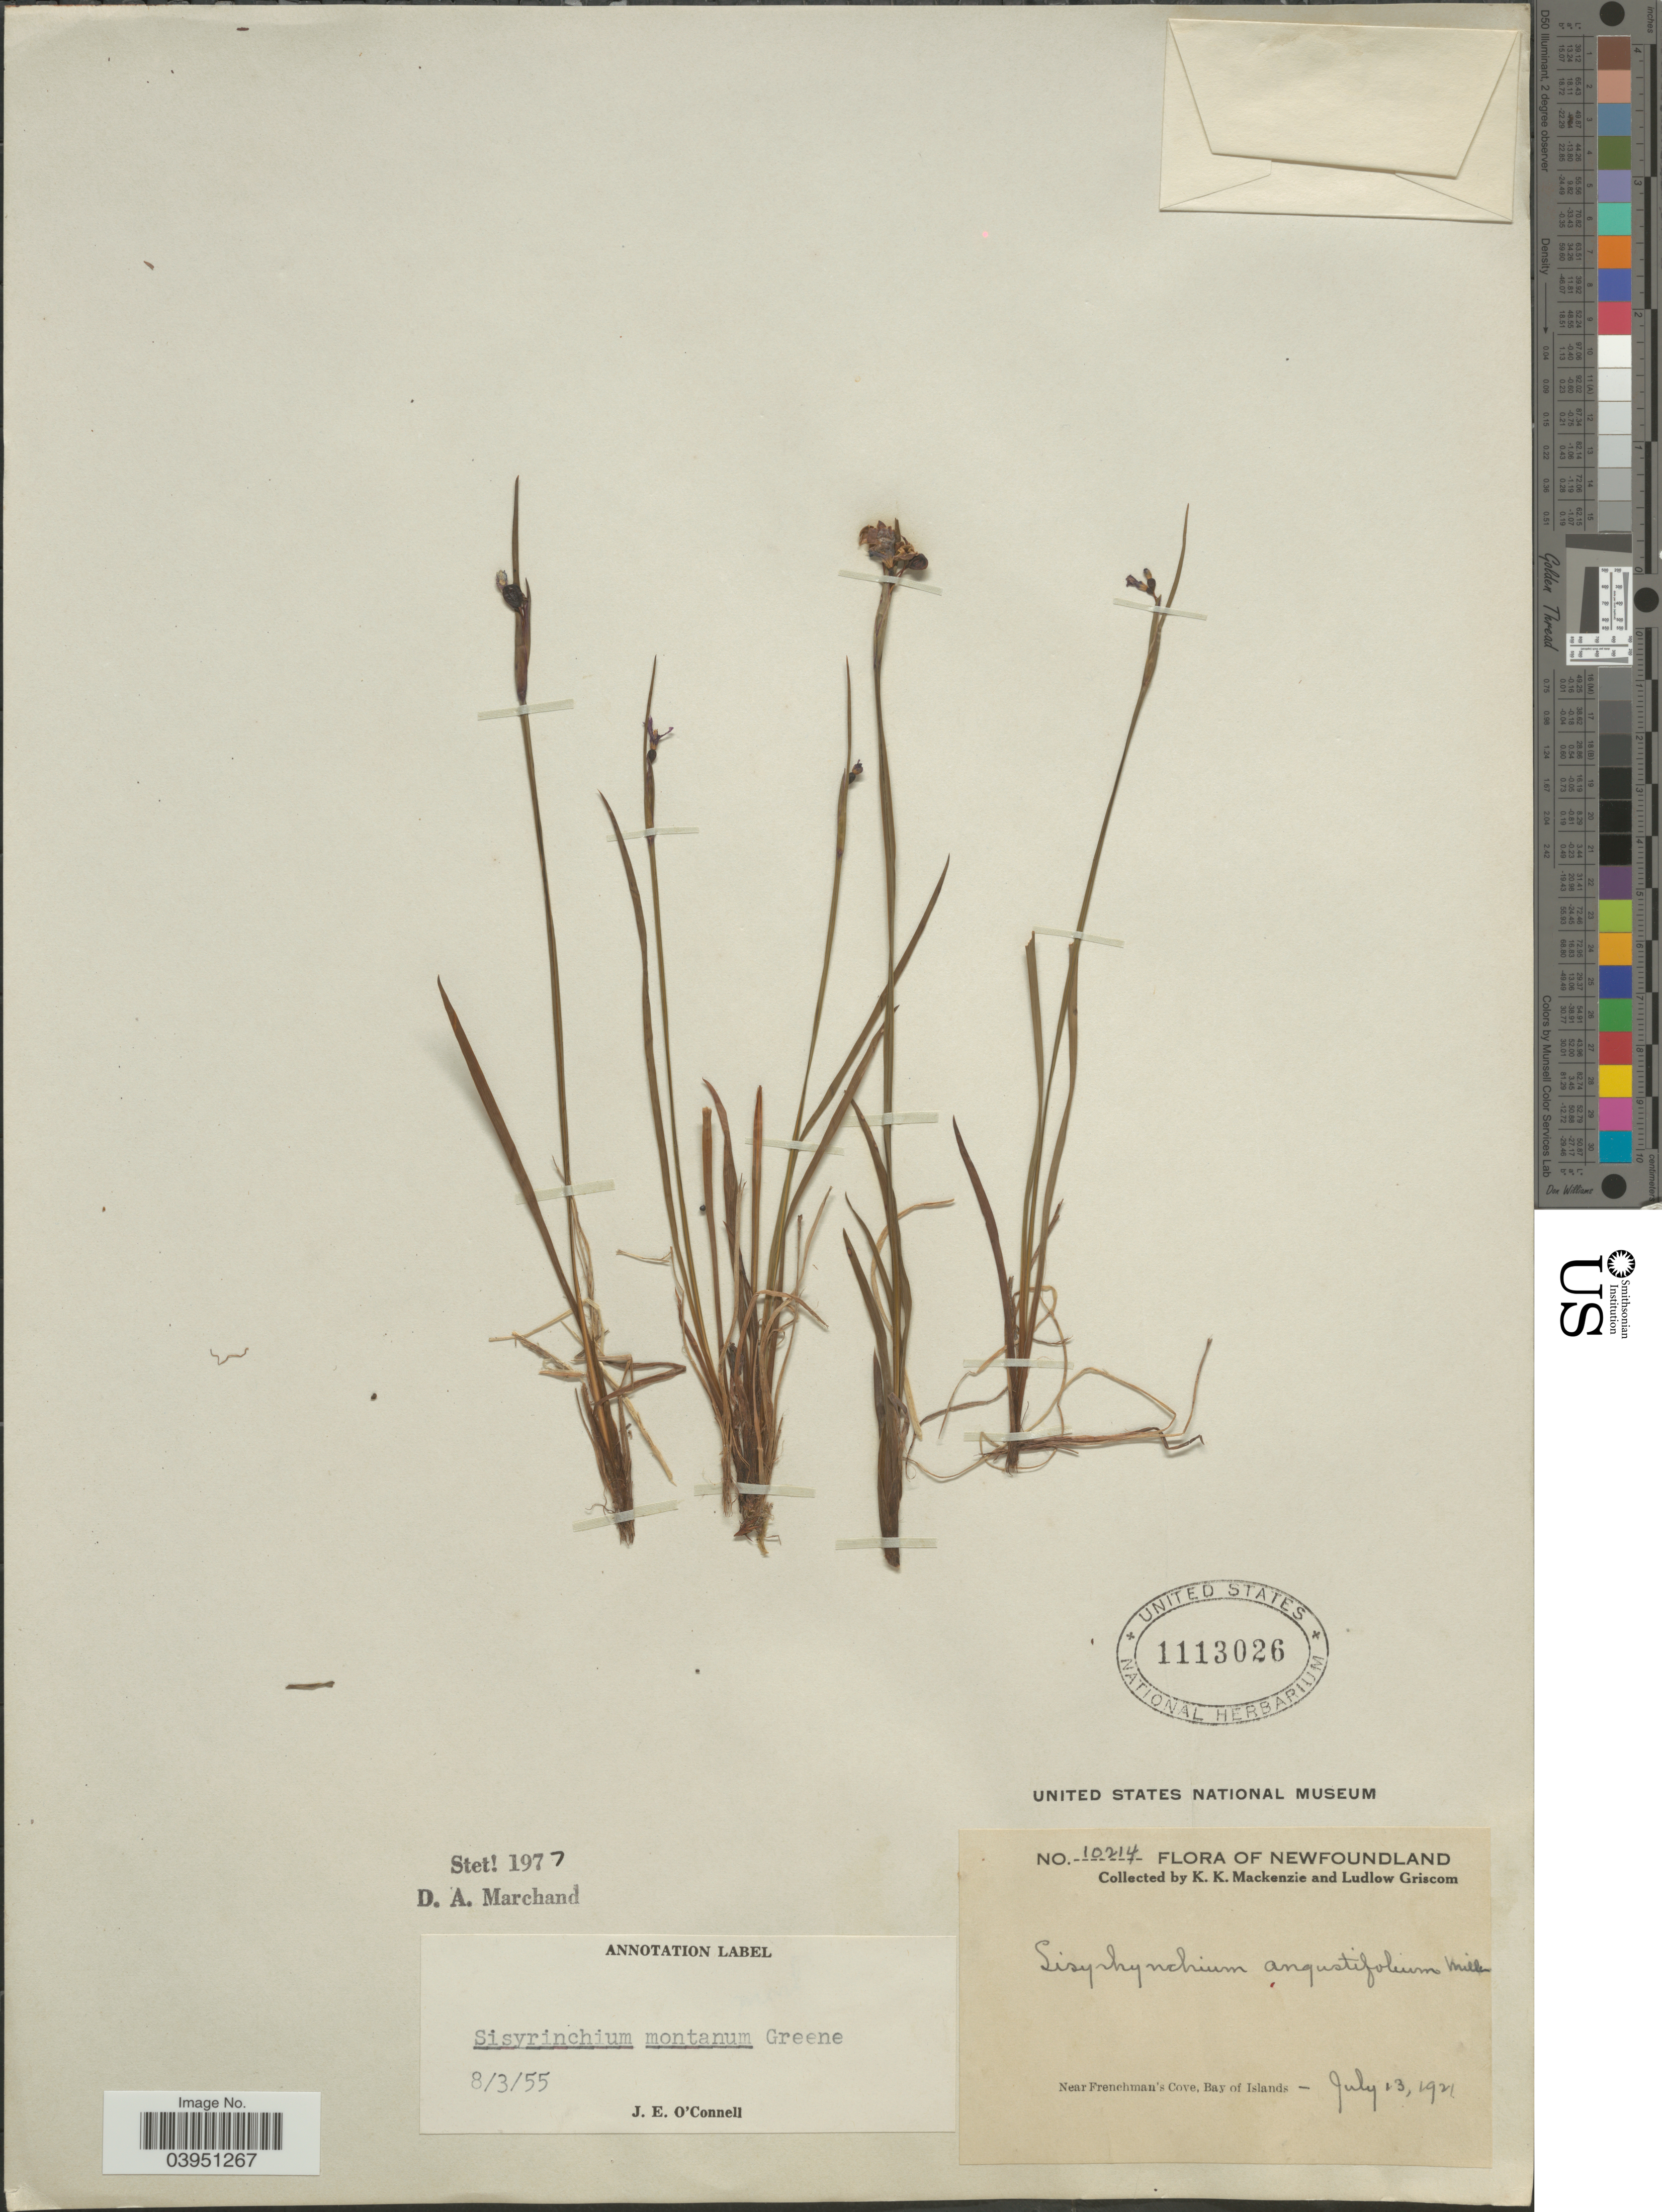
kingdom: Plantae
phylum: Tracheophyta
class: Liliopsida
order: Asparagales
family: Iridaceae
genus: Sisyrinchium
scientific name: Sisyrinchium montanum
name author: Greene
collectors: K. K. Mackenzie & L. Griscom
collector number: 10214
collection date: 1921-07-13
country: Canada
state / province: Newfoundland and Labrador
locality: Near Frenchman's Cove, Bay of Islands.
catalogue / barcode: US 1113026